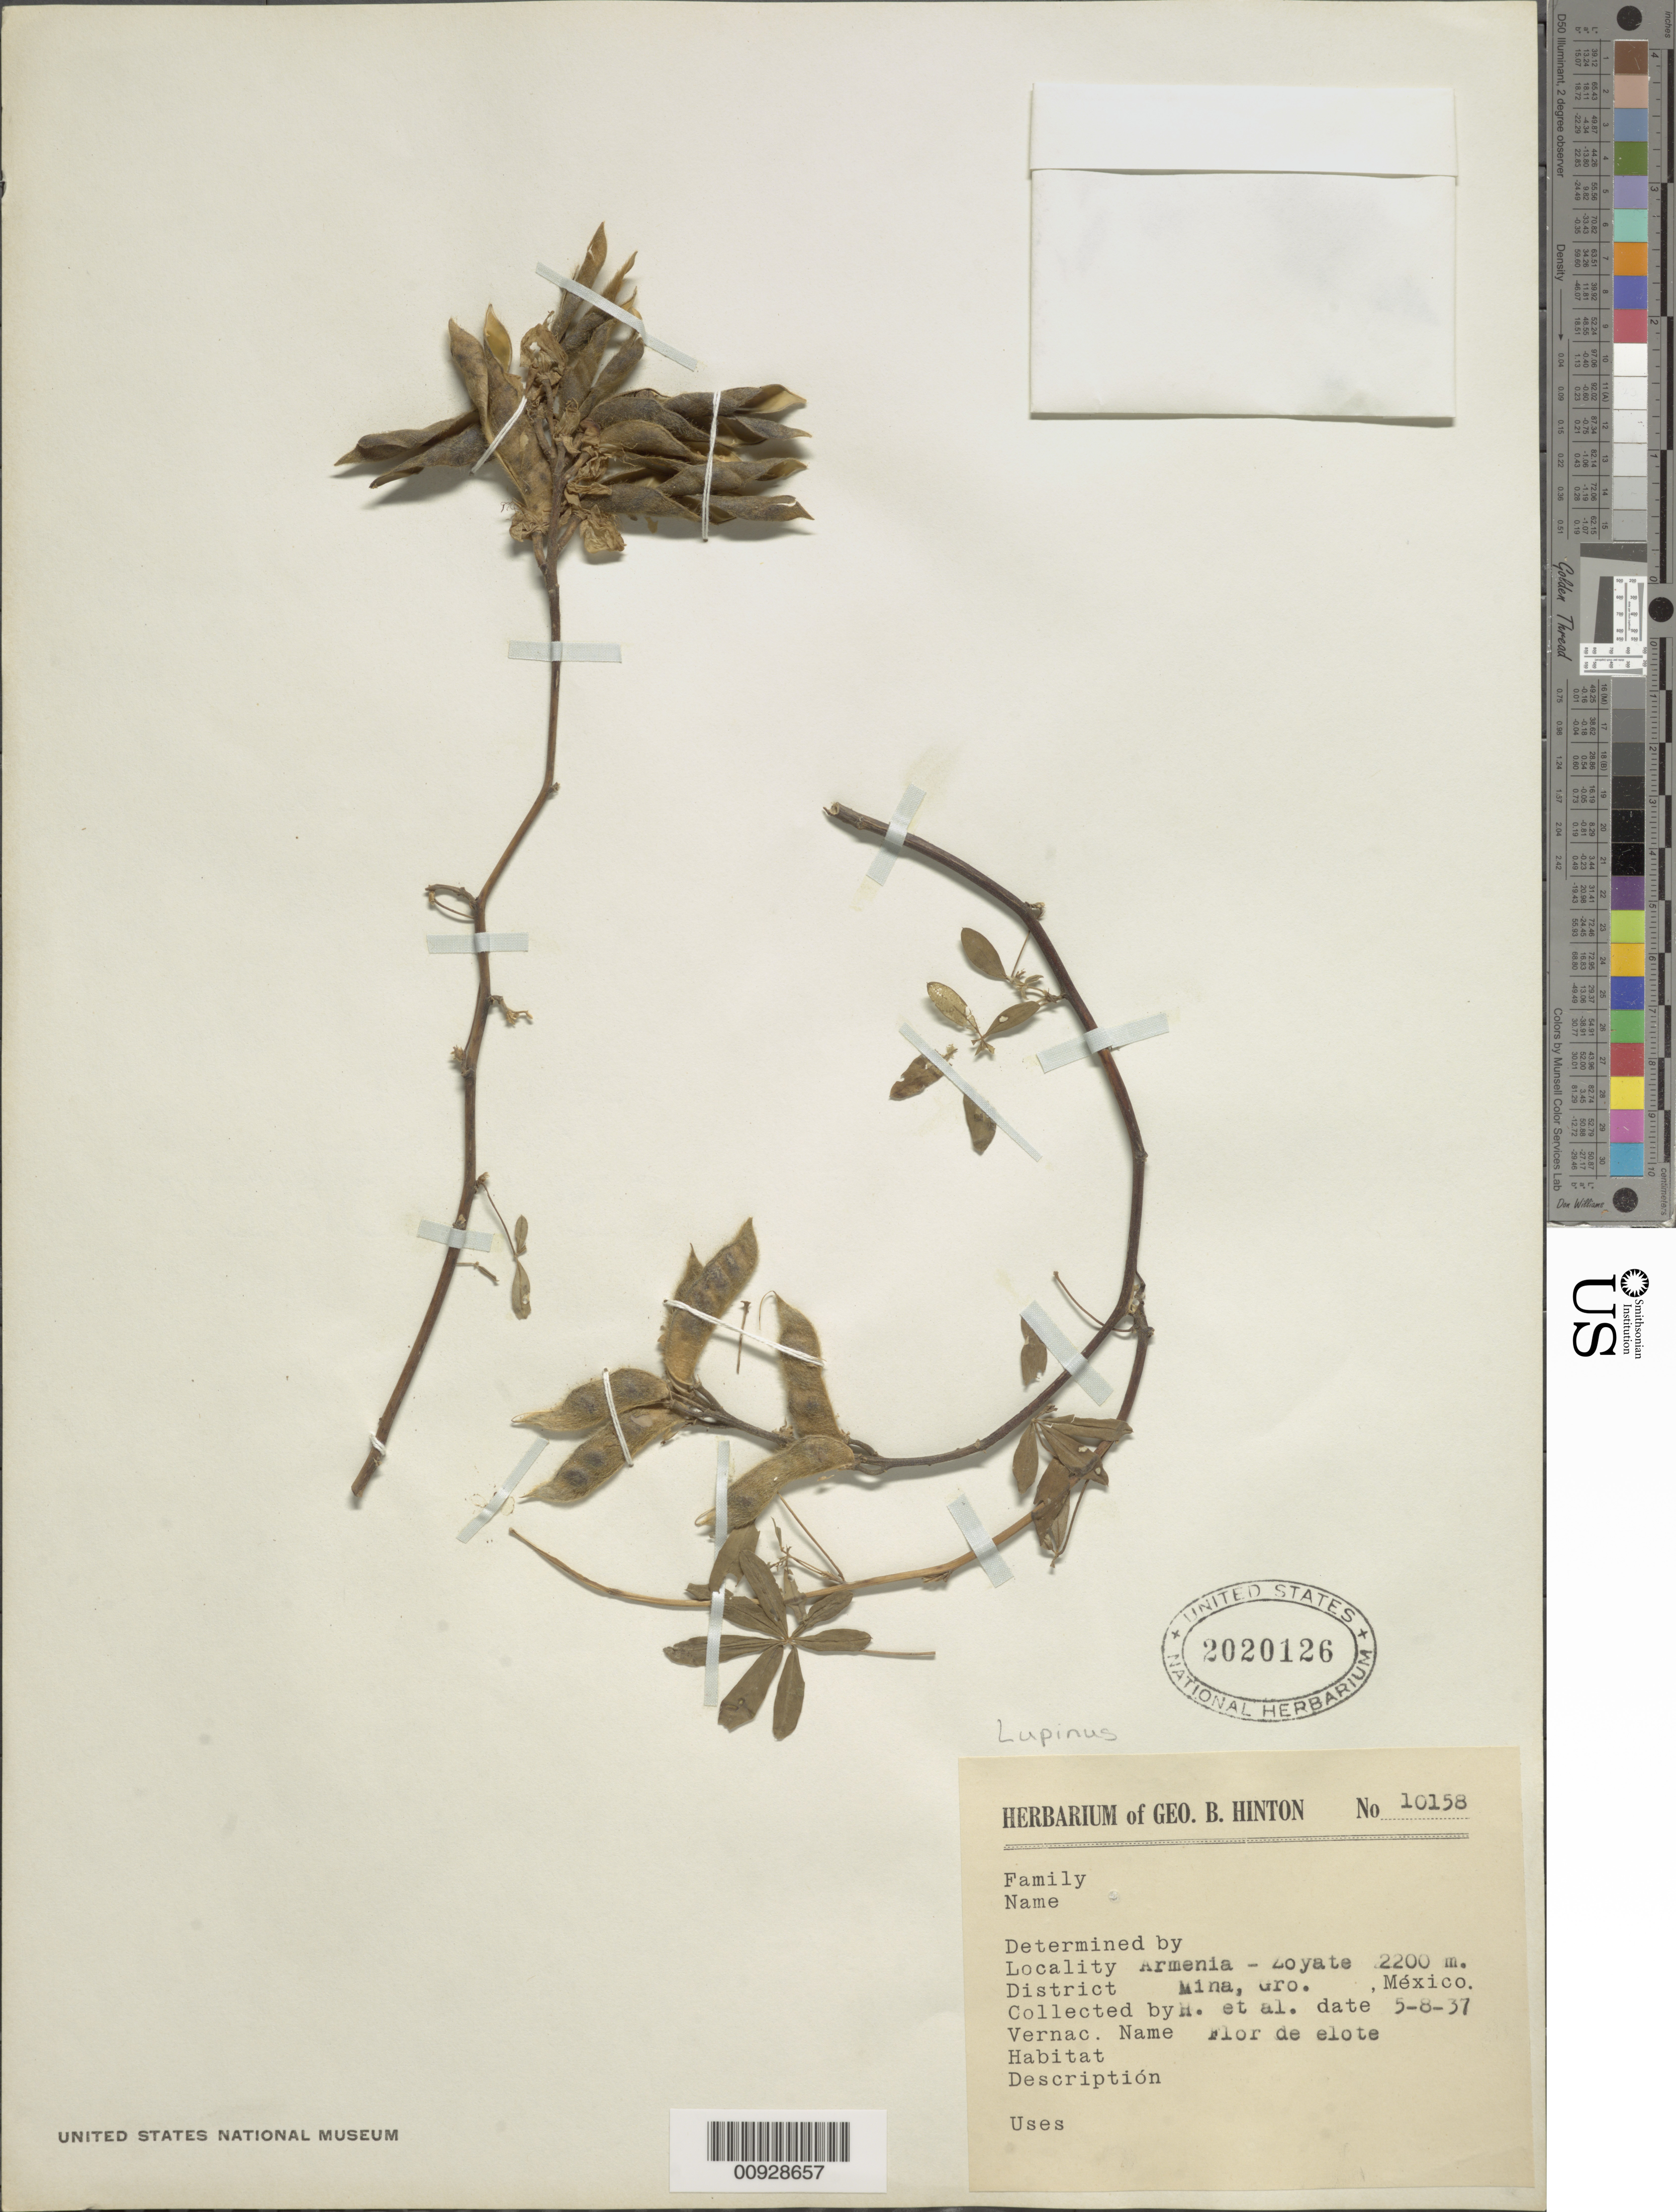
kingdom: Plantae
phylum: Tracheophyta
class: Magnoliopsida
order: Fabales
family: Fabaceae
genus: Lupinus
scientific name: Lupinus sp.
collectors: G. B. Hinton & et al.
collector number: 10158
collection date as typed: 08 May 1937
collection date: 1937-05-08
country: Mexico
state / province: Guerrero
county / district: Mina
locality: Armenia - Zoyate.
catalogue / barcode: US 2020126